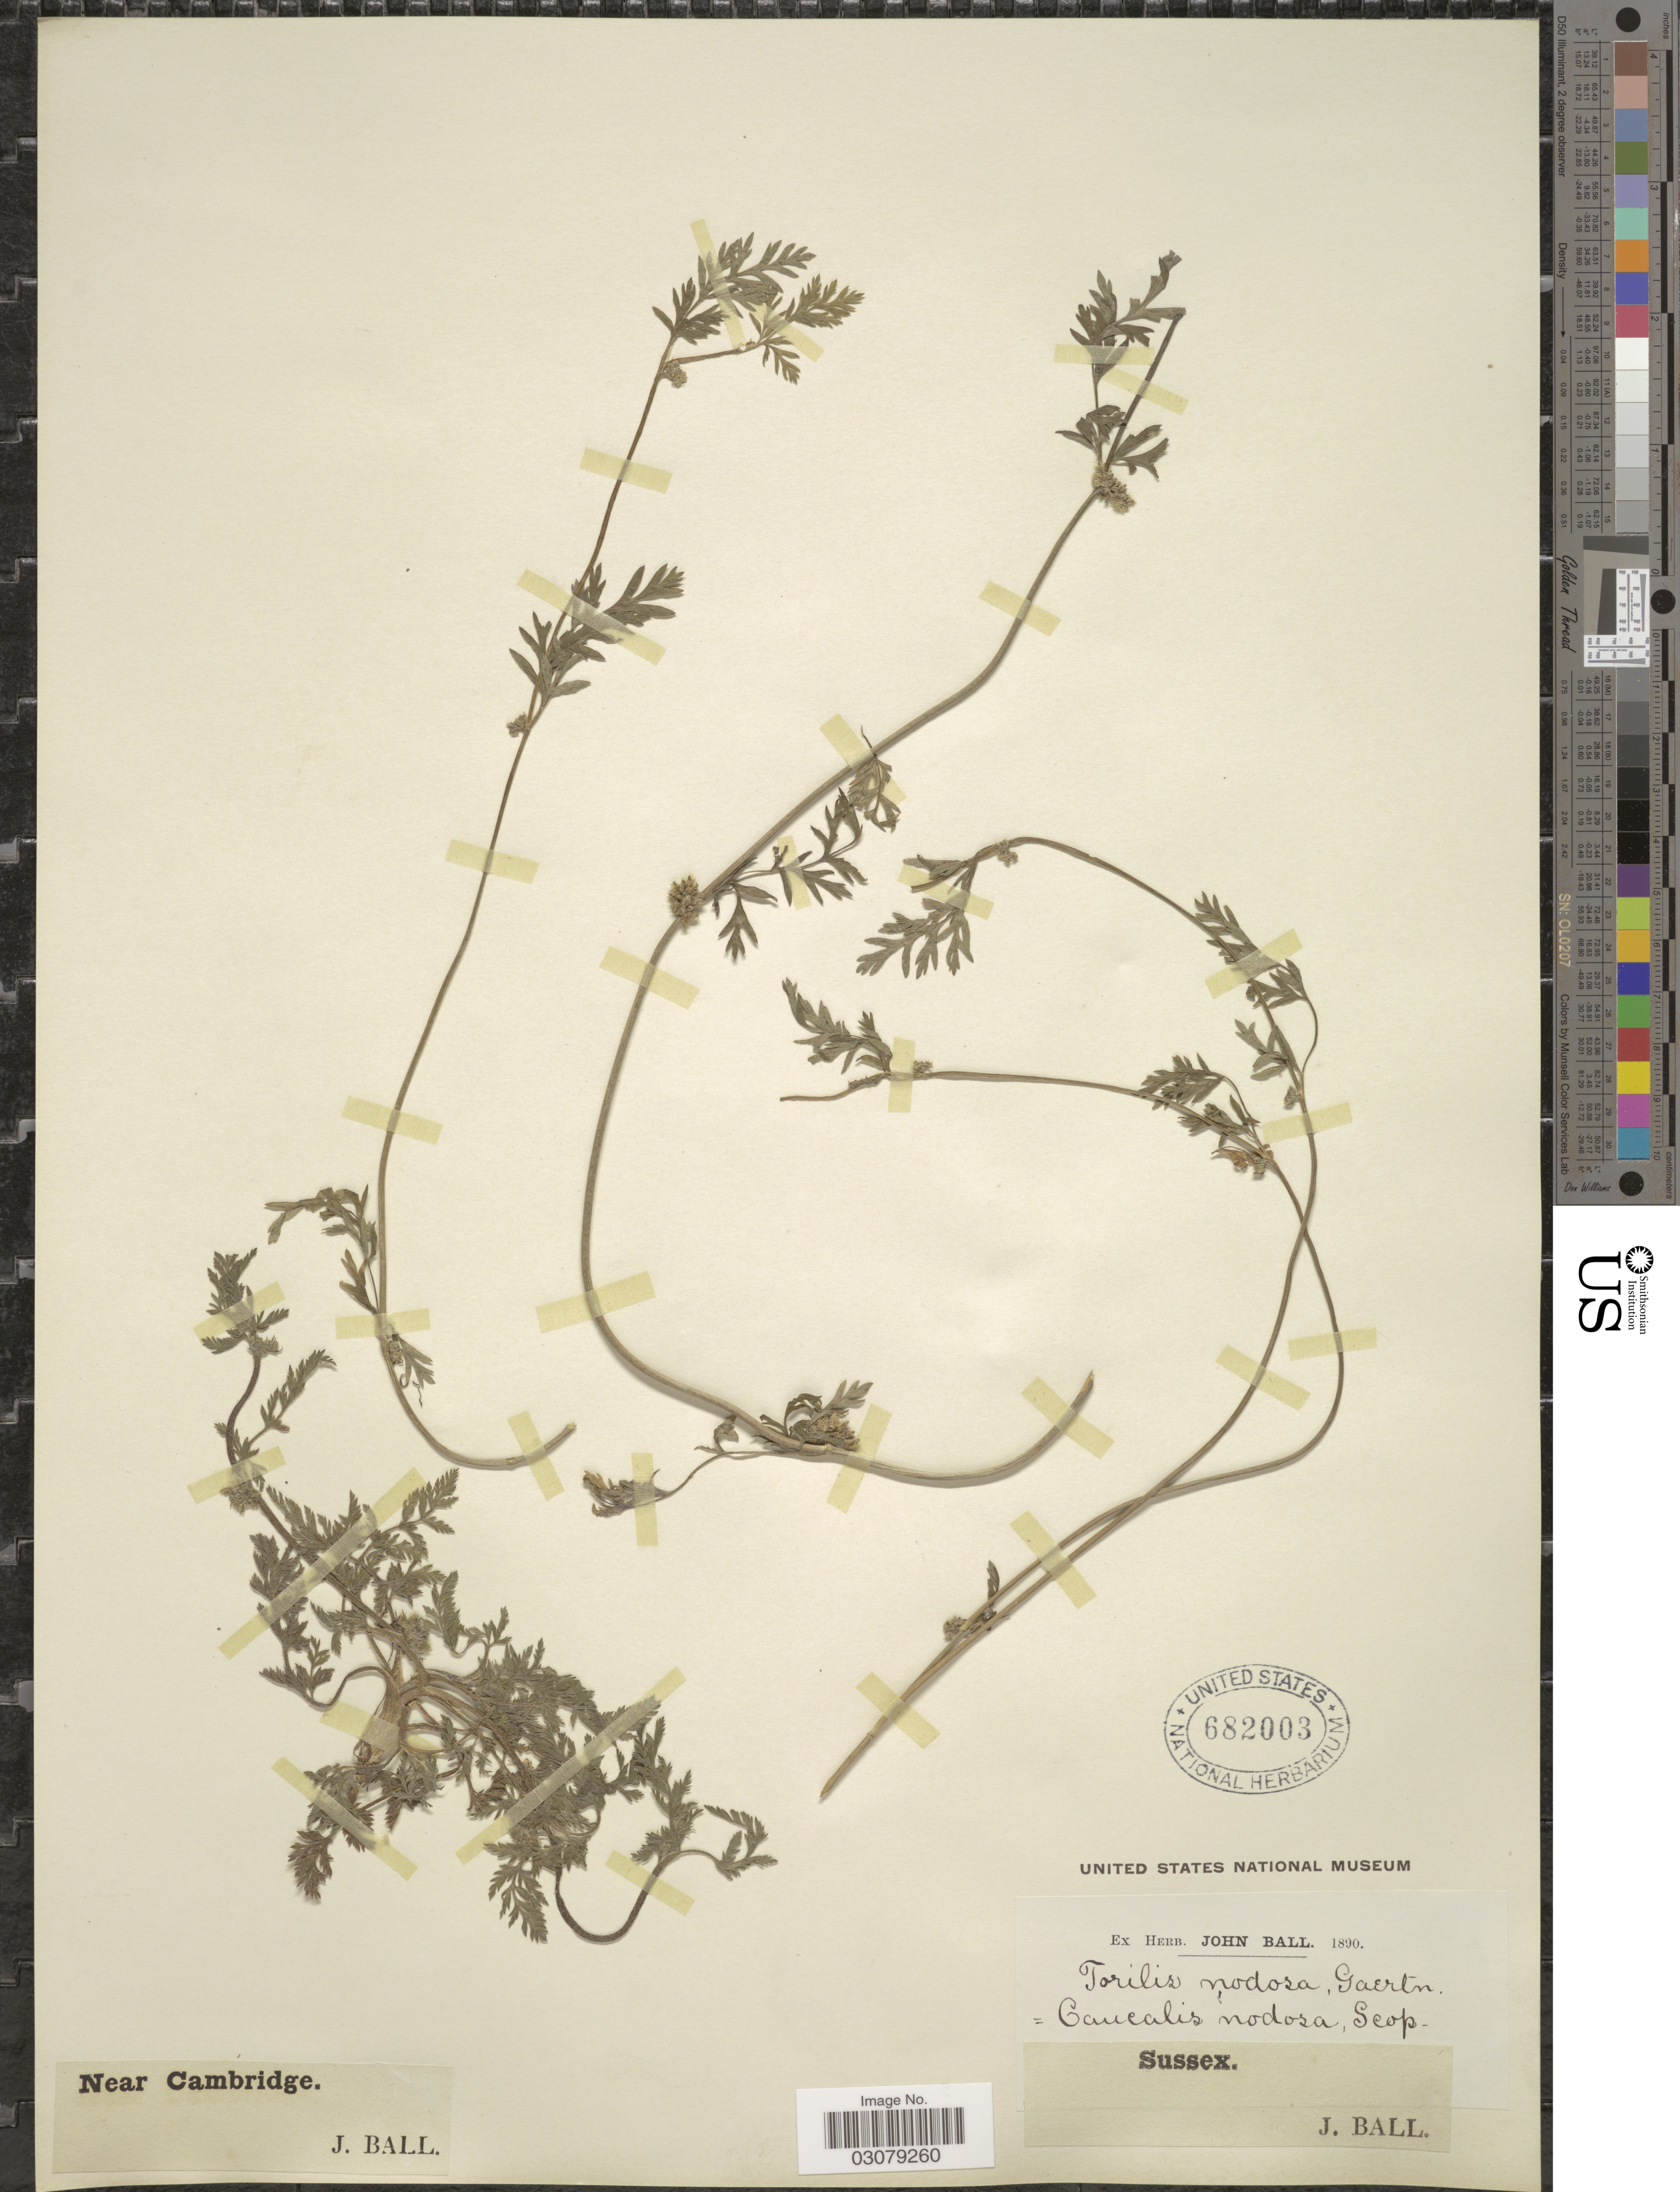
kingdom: Plantae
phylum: Tracheophyta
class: Magnoliopsida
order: Apiales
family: Apiaceae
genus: Torilis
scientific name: Torilis nodosa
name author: (L.) Gaertn.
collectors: J. Ball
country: United Kingdom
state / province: England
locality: Near Cambridge. Sussex.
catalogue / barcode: US 682003